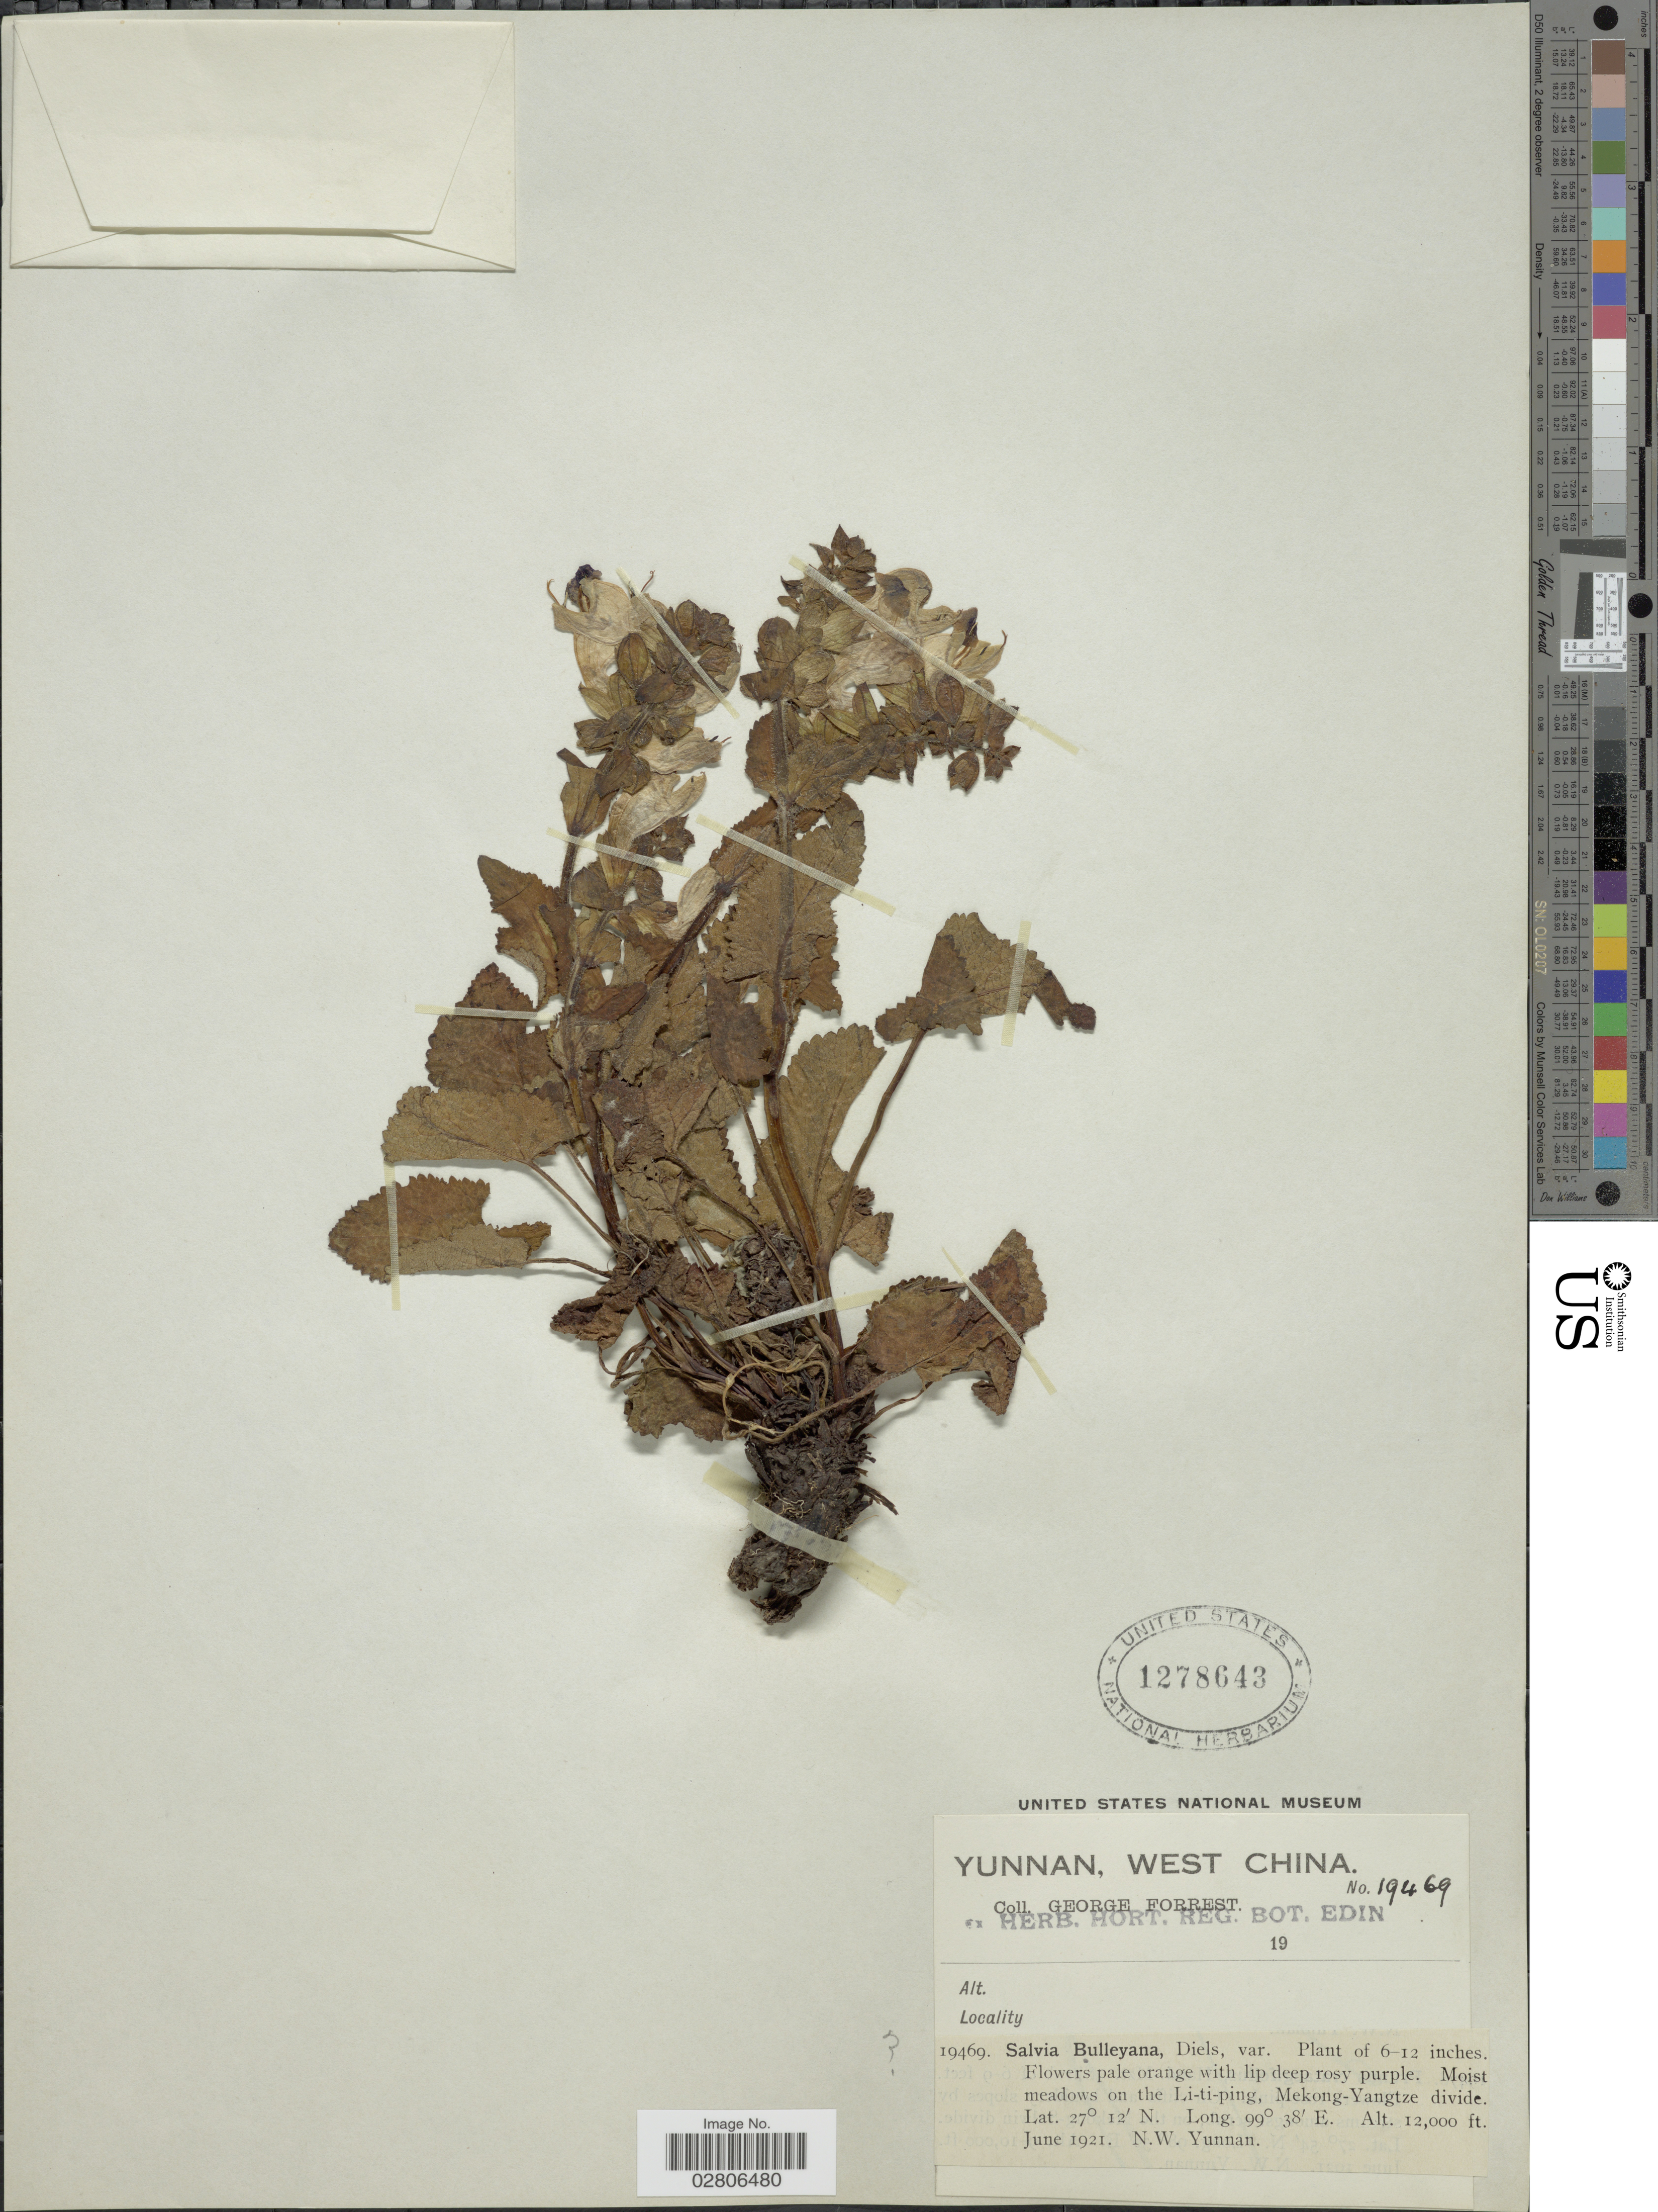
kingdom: Plantae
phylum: Tracheophyta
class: Magnoliopsida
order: Lamiales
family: Lamiaceae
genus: Salvia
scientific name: Salvia sp.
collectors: G. Forrest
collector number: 19469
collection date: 1921-06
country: China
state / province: Yunnan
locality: West China. Moist meadows on the Li-ti-ping, Mekong-Yangtze divide. N.W. Yunnan.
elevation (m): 3658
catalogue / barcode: US 1278643